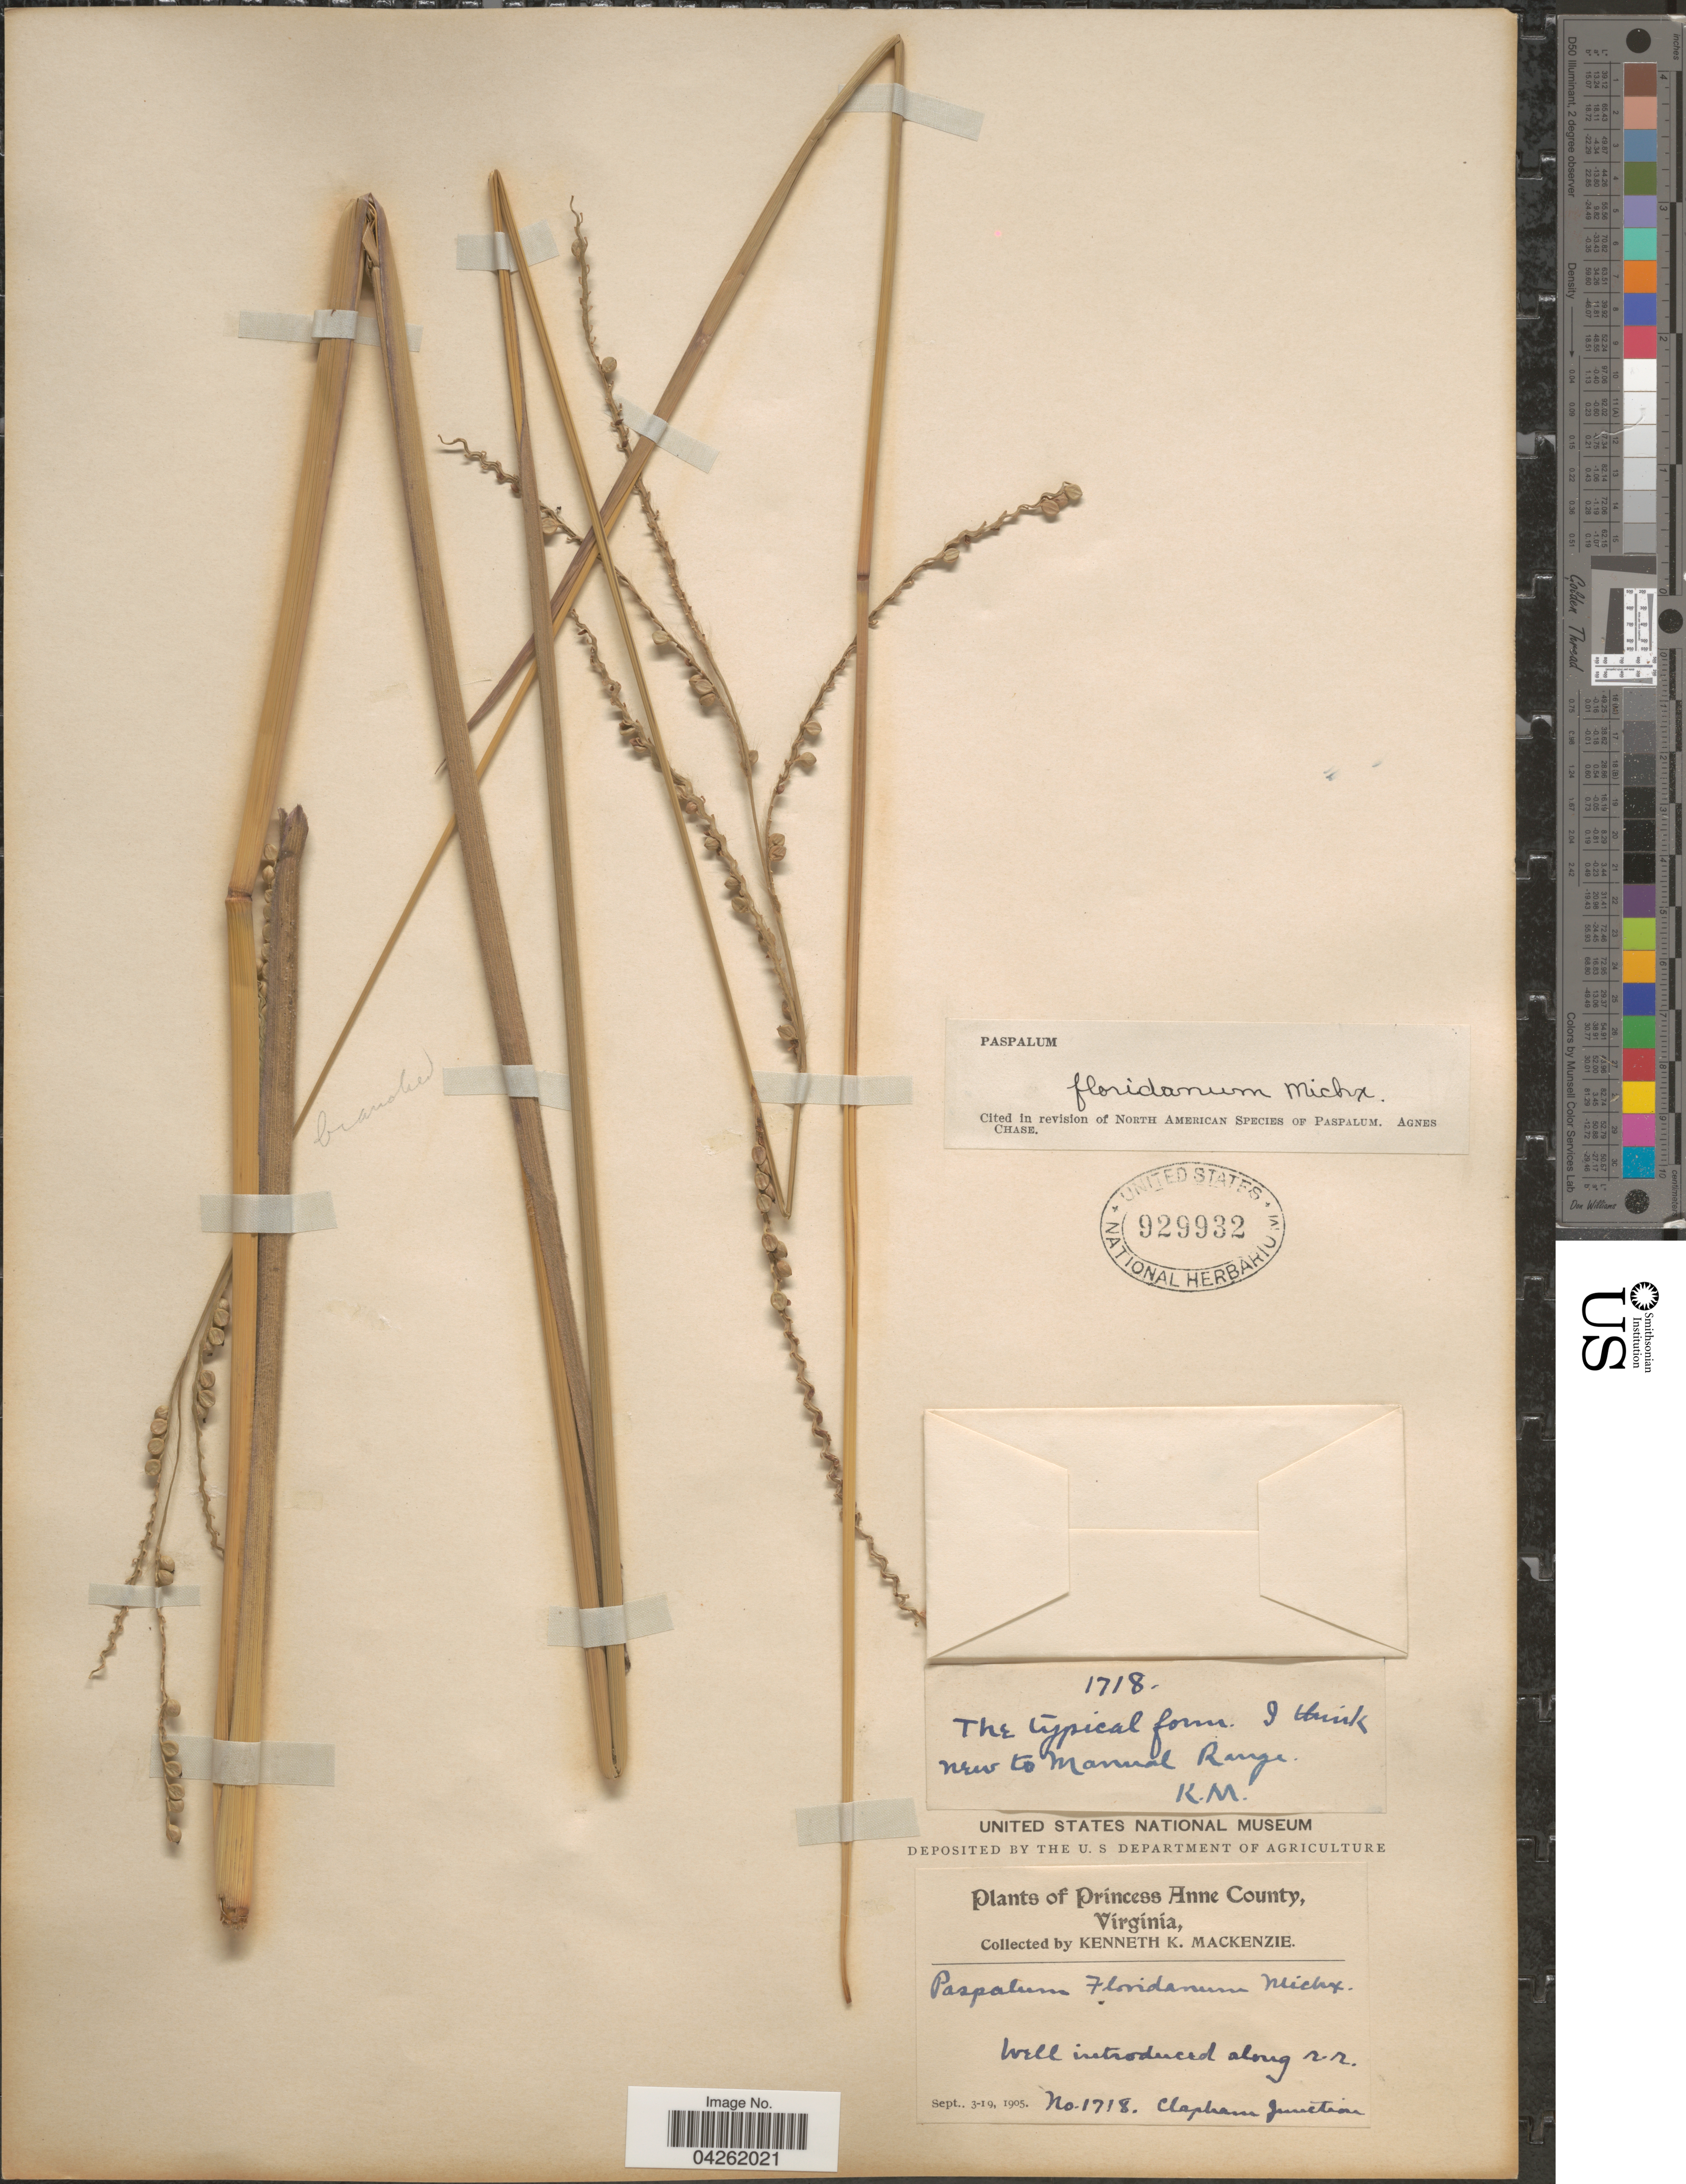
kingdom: Plantae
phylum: Tracheophyta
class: Liliopsida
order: Poales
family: Poaceae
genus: Paspalum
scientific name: Paspalum floridanum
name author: Michx.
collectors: K. K. Mackenzie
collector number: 1718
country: United States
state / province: Virginia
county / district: City of Virginia Beach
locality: Princess Anne (=historic county name)County. Along r.r. Chapham Junction.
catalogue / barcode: US 929932